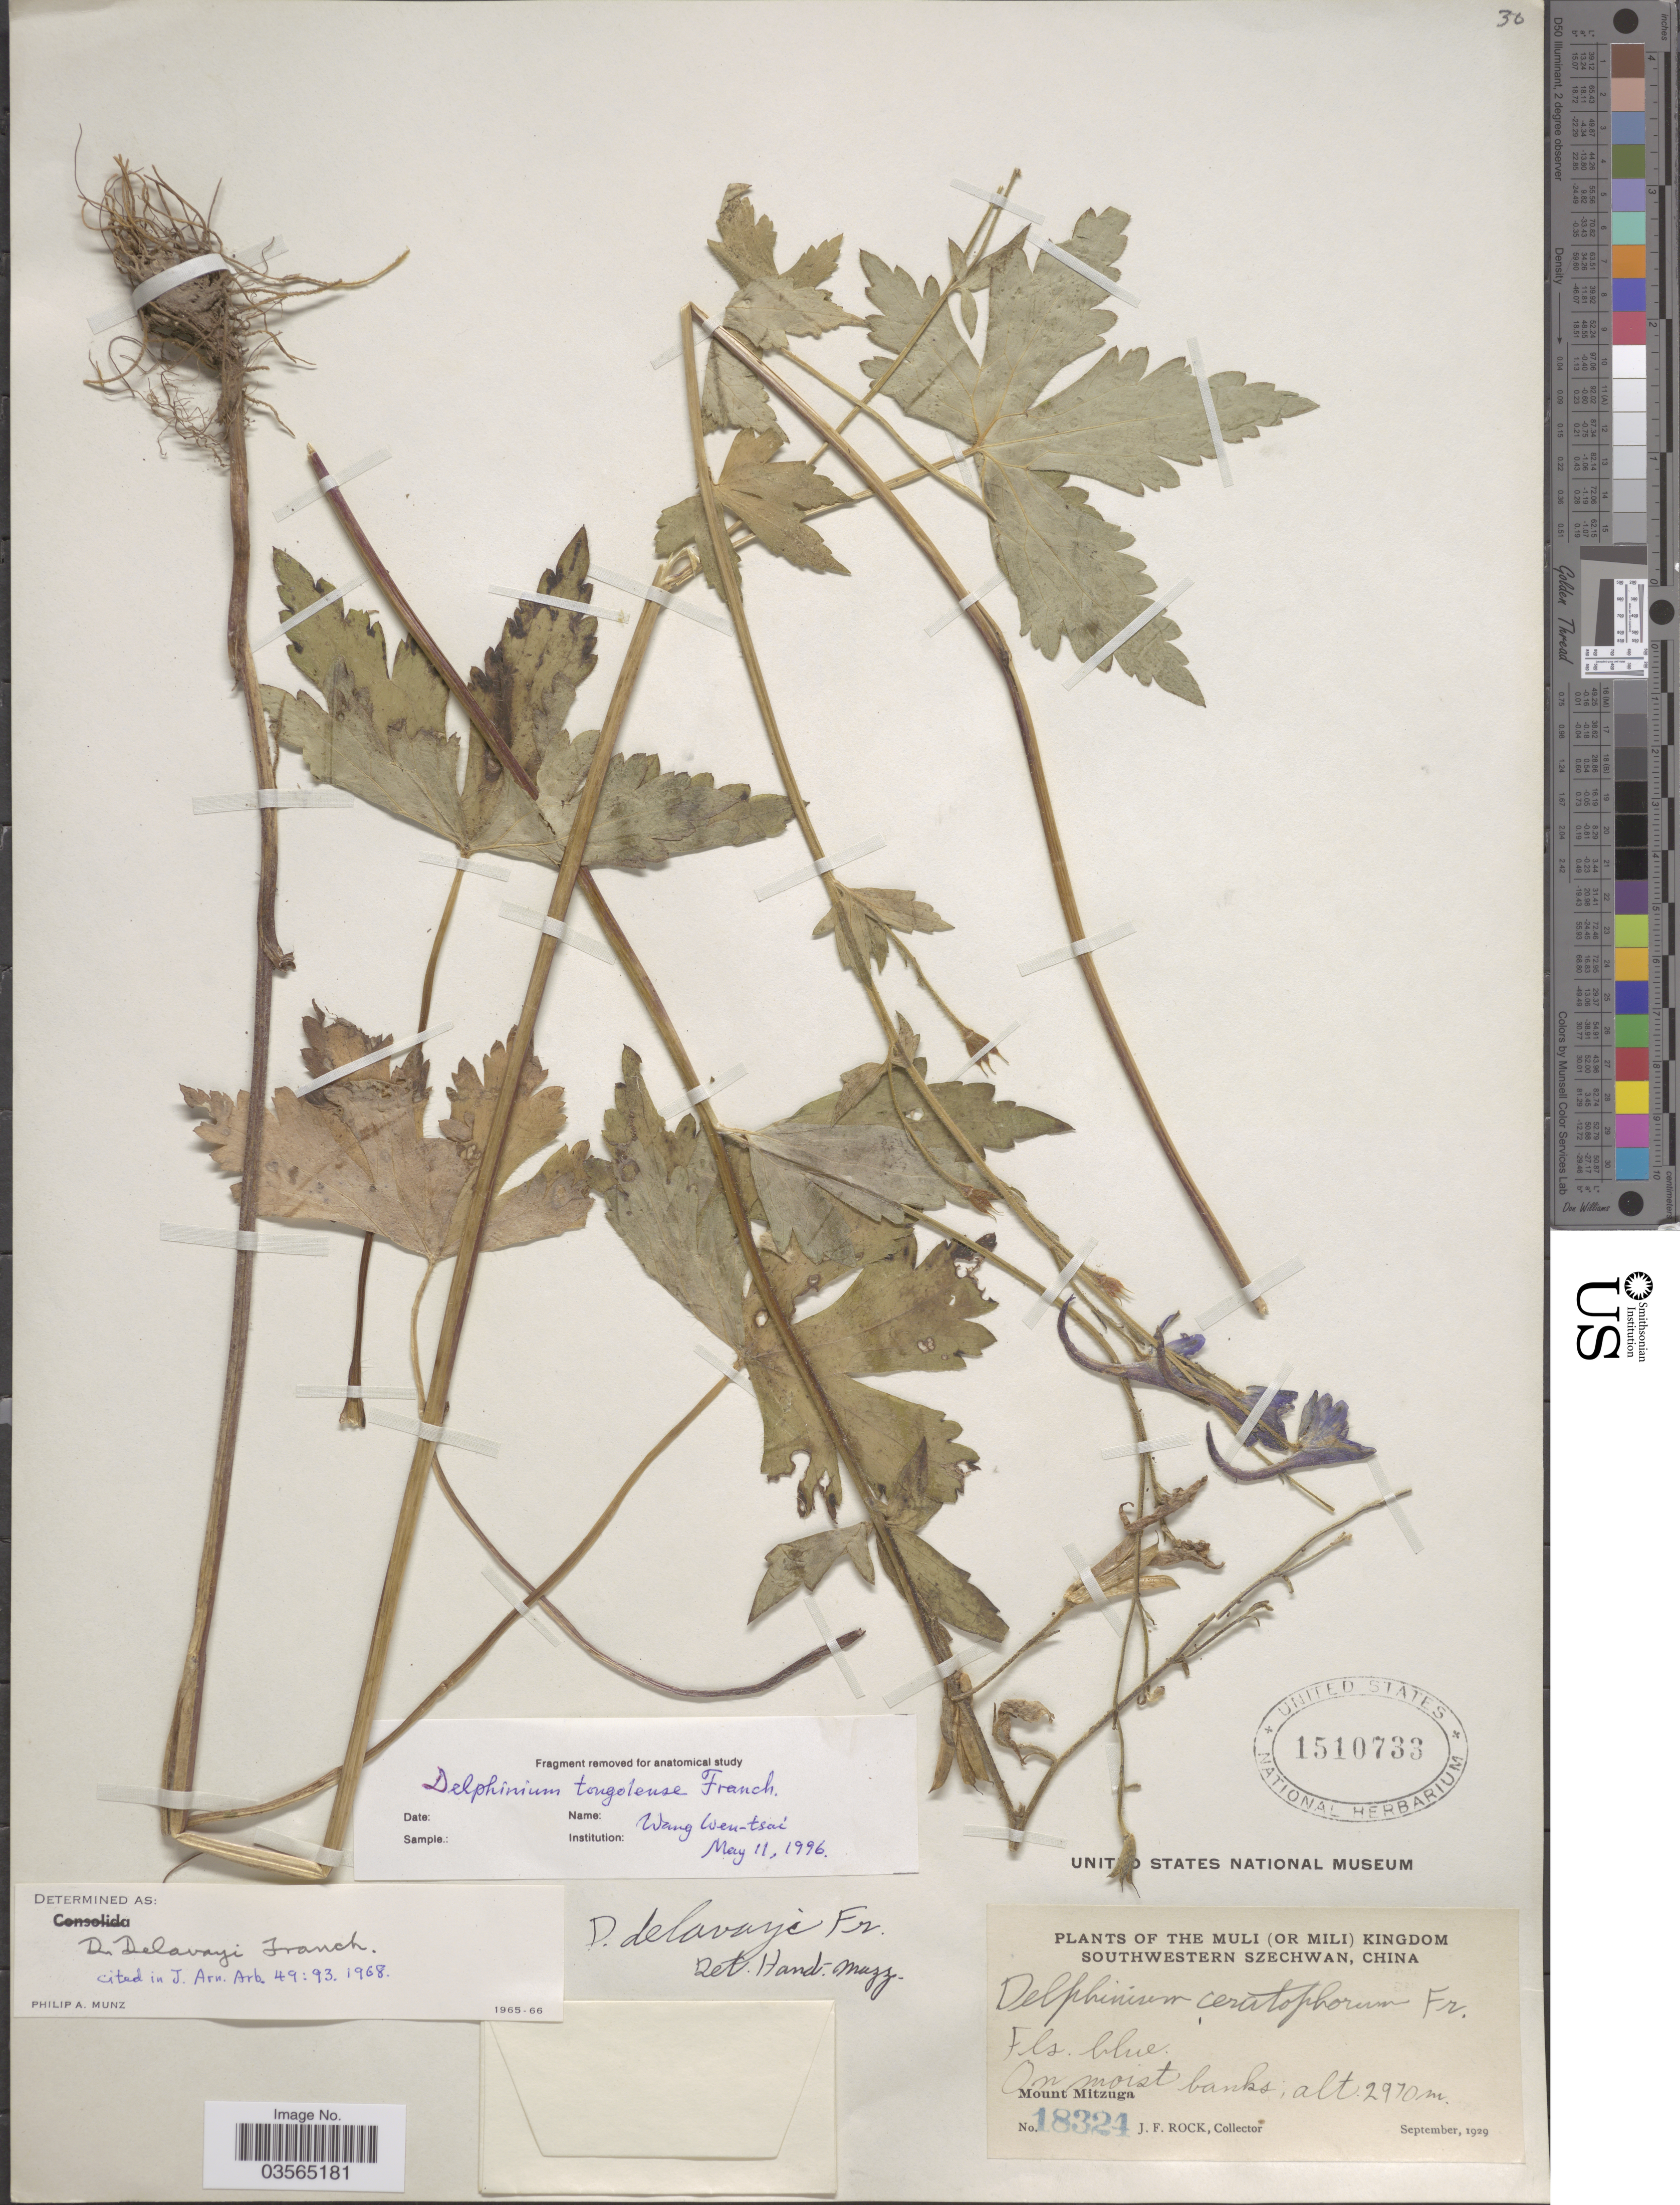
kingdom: Plantae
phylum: Tracheophyta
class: Magnoliopsida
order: Ranunculales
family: Ranunculaceae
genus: Delphinium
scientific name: Delphinium tongolense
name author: Franch.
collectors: J. Rock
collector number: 18324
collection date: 1929-09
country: China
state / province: Sichuan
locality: The Muli (or Mili) Kingdom. Southwestern Szechwan. Mount Mitzuga.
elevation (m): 2970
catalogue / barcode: US 1510733